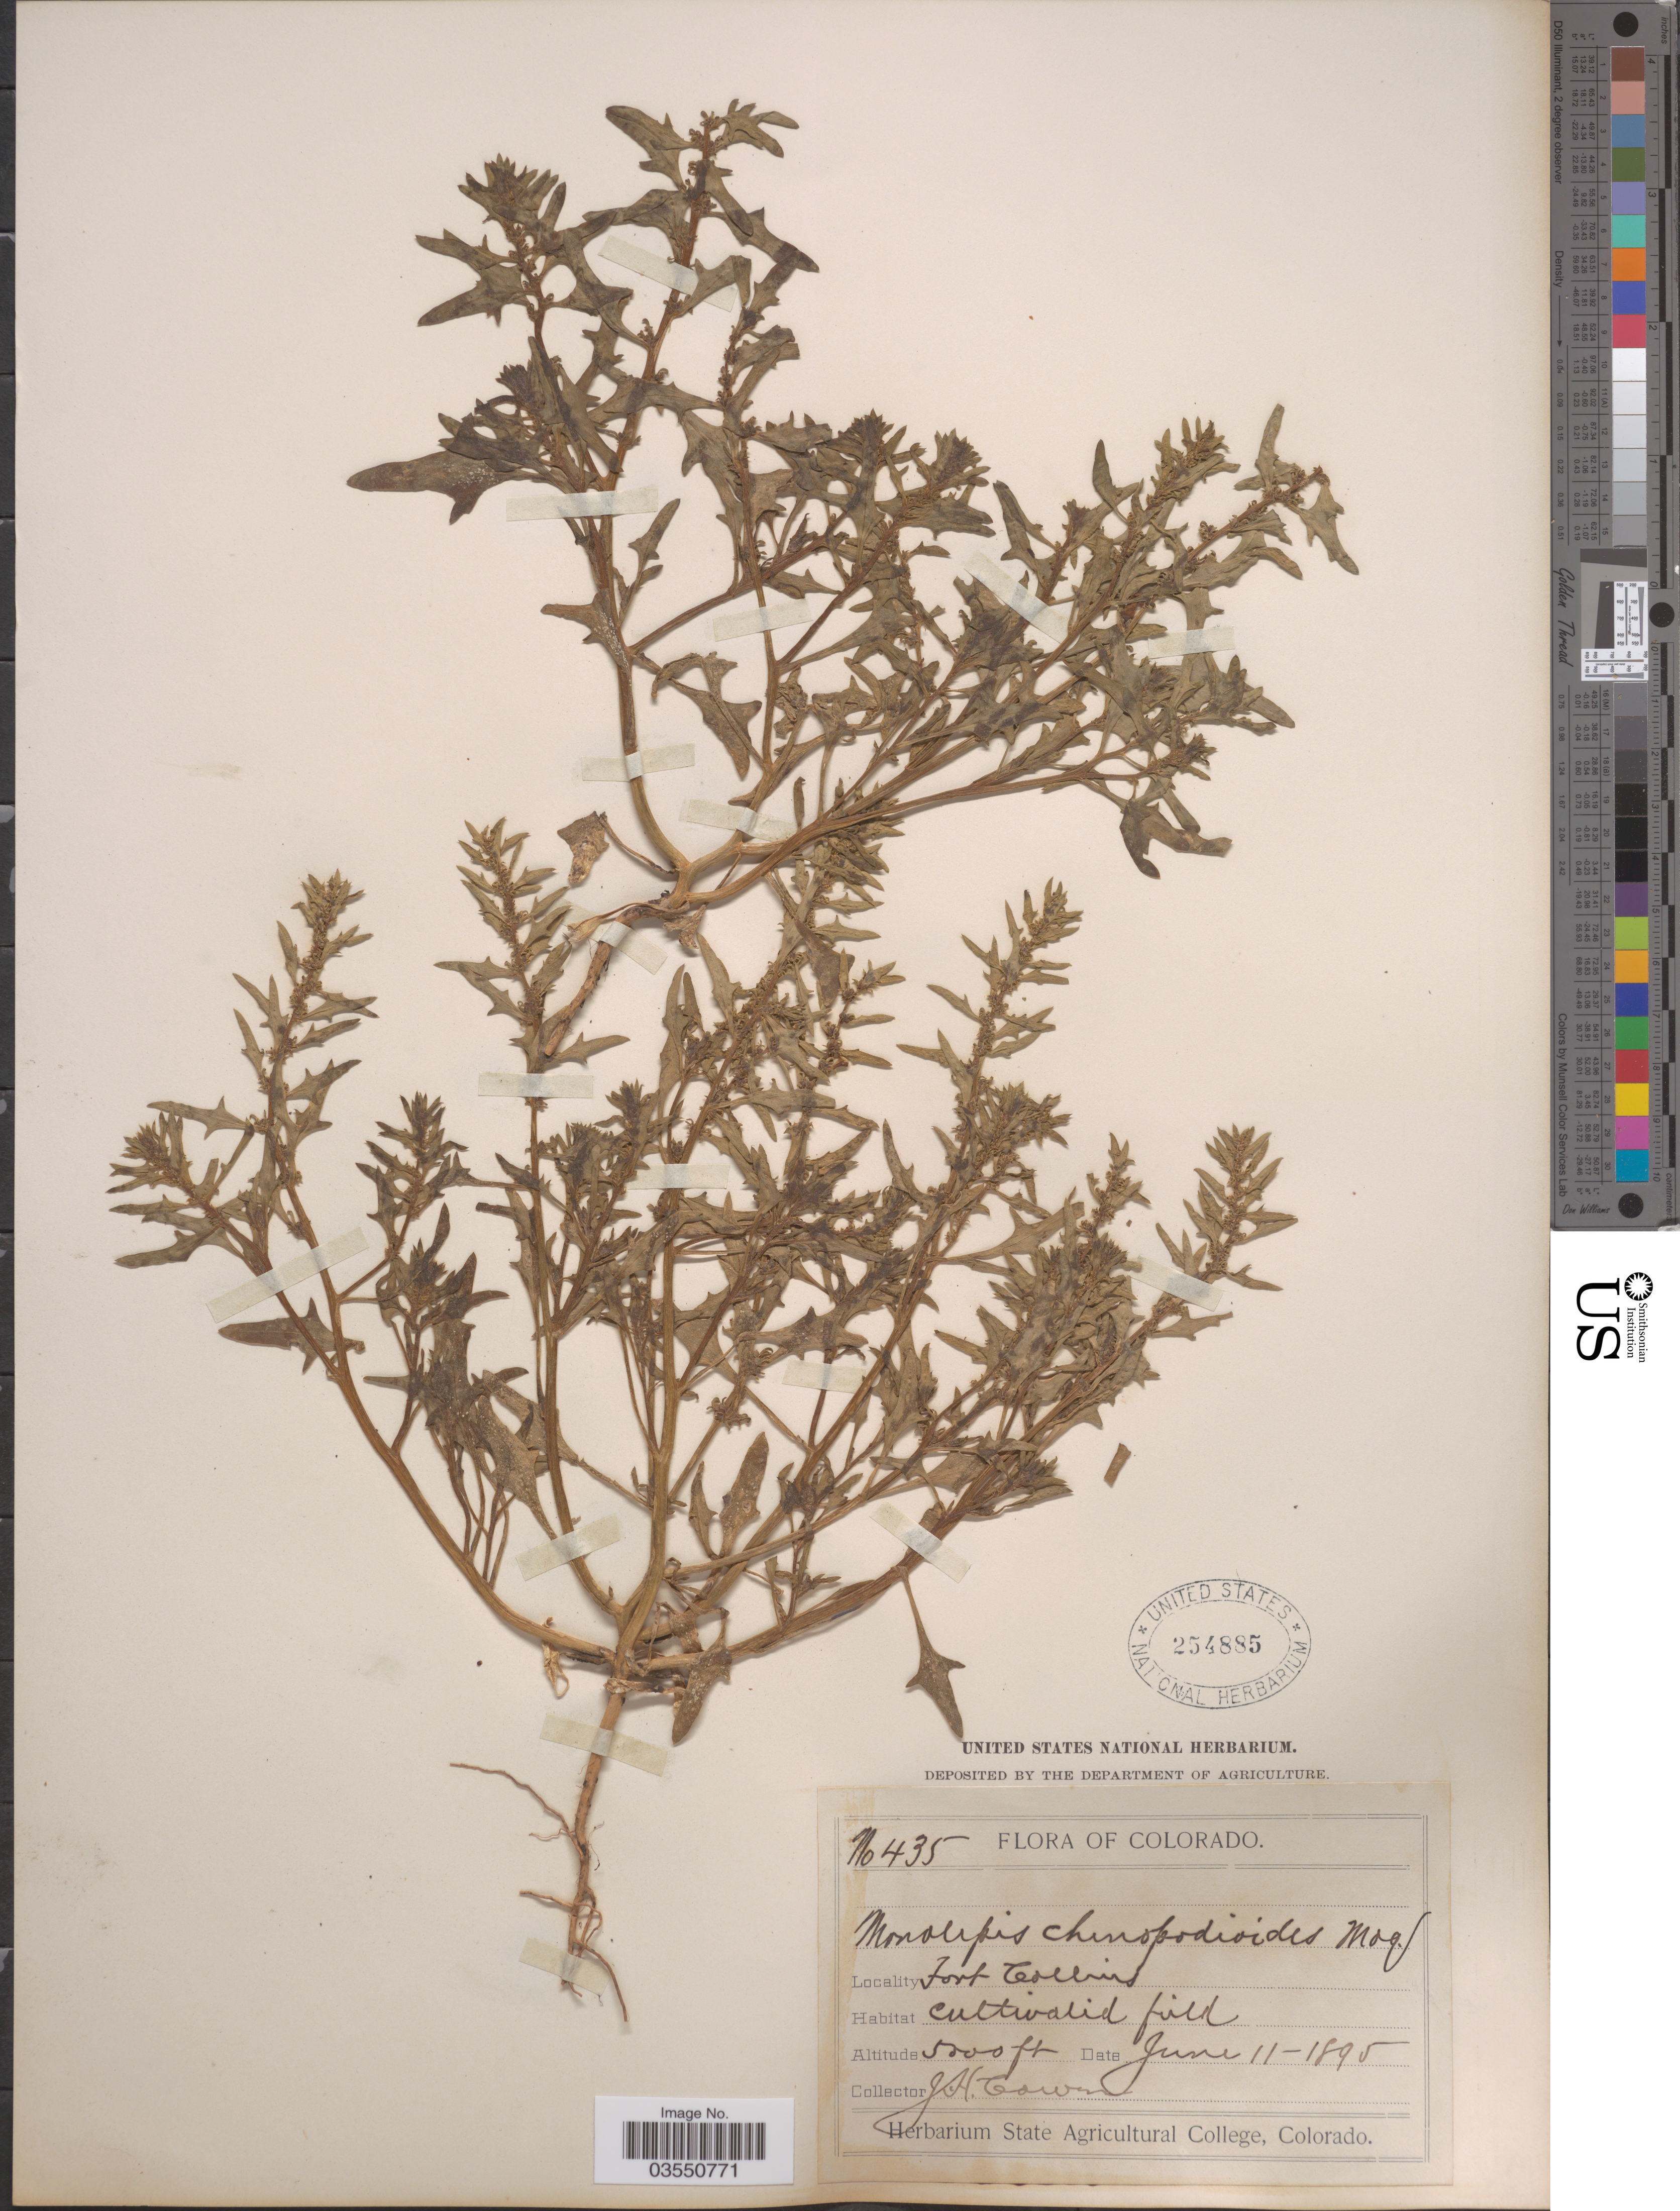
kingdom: Plantae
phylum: Tracheophyta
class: Magnoliopsida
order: Caryophyllales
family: Amaranthaceae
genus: Blitum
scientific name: Blitum nuttallianum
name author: Schult.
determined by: U.S. National Herbarium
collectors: J. H. Cowen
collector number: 435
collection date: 1895-06-11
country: United States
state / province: Colorado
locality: Fort Collin. Cultivated field.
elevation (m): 1524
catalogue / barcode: US 254885